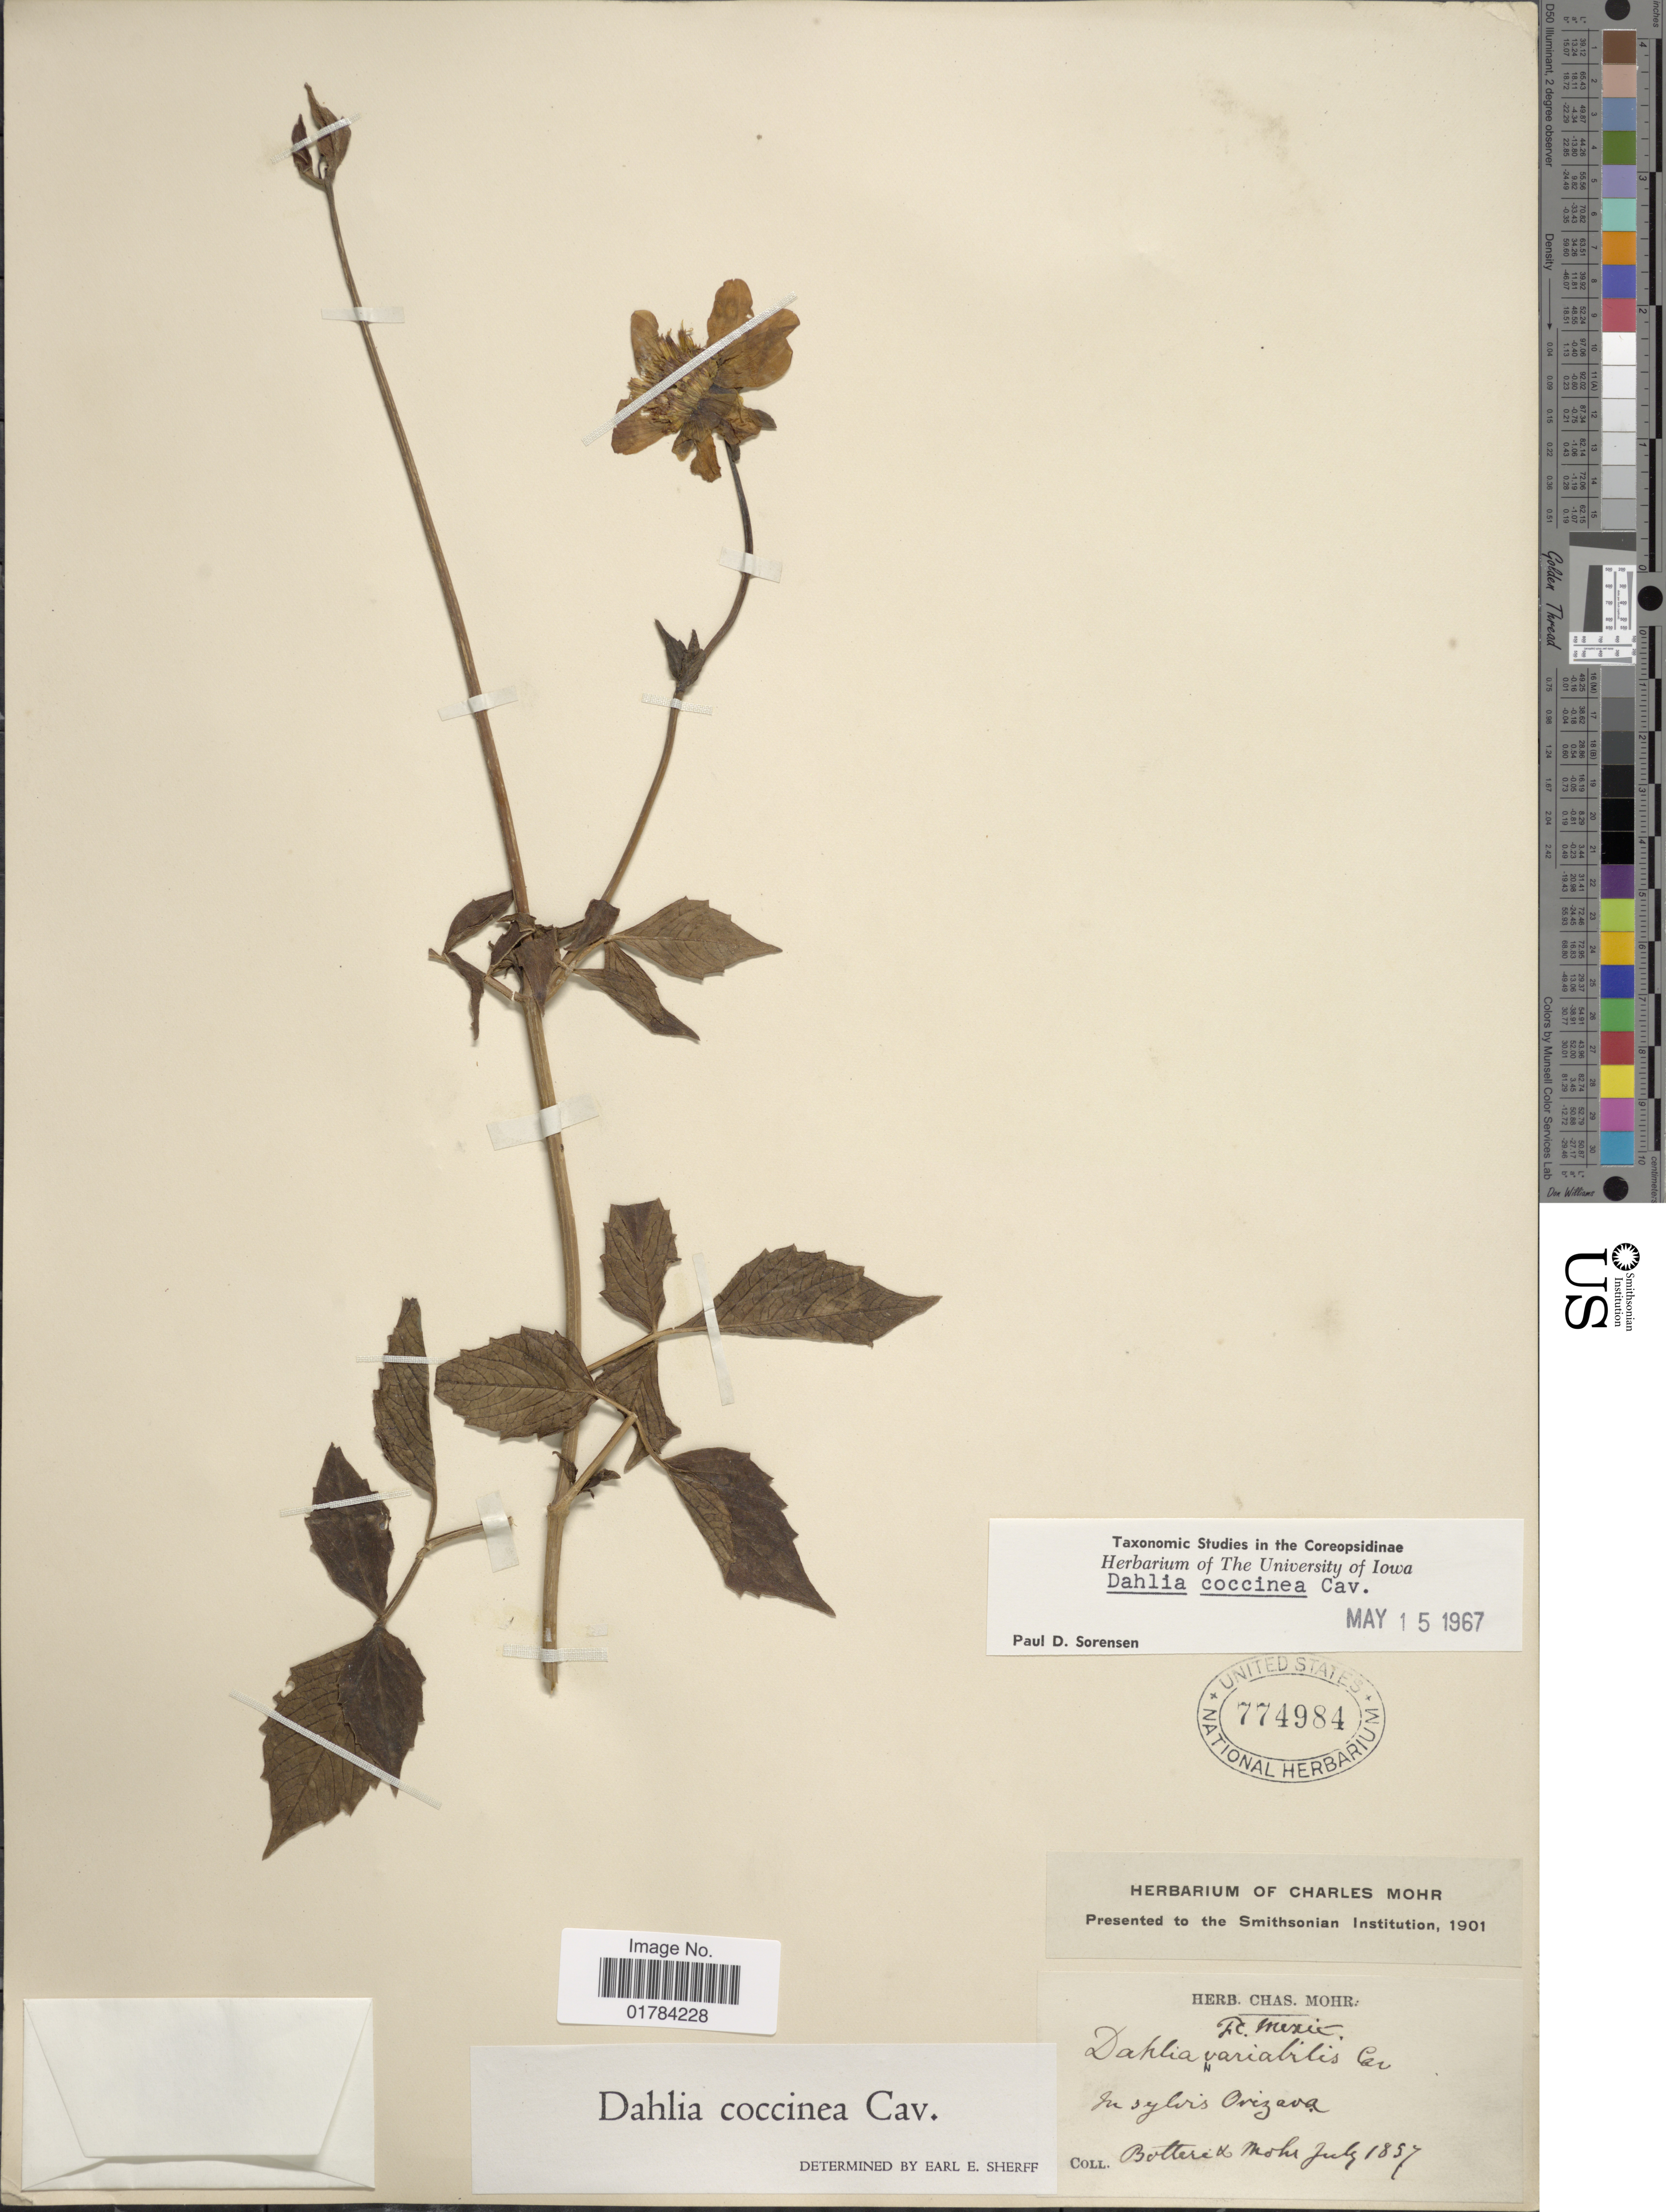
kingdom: Plantae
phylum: Tracheophyta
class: Magnoliopsida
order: Asterales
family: Asteraceae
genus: Dahlia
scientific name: Dahlia coccinea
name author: Cav.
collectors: -. Botteri & Mohr, C. T. (herbarium)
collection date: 1857-07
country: Mexico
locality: In sylvis Orizava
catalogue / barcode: US 774984